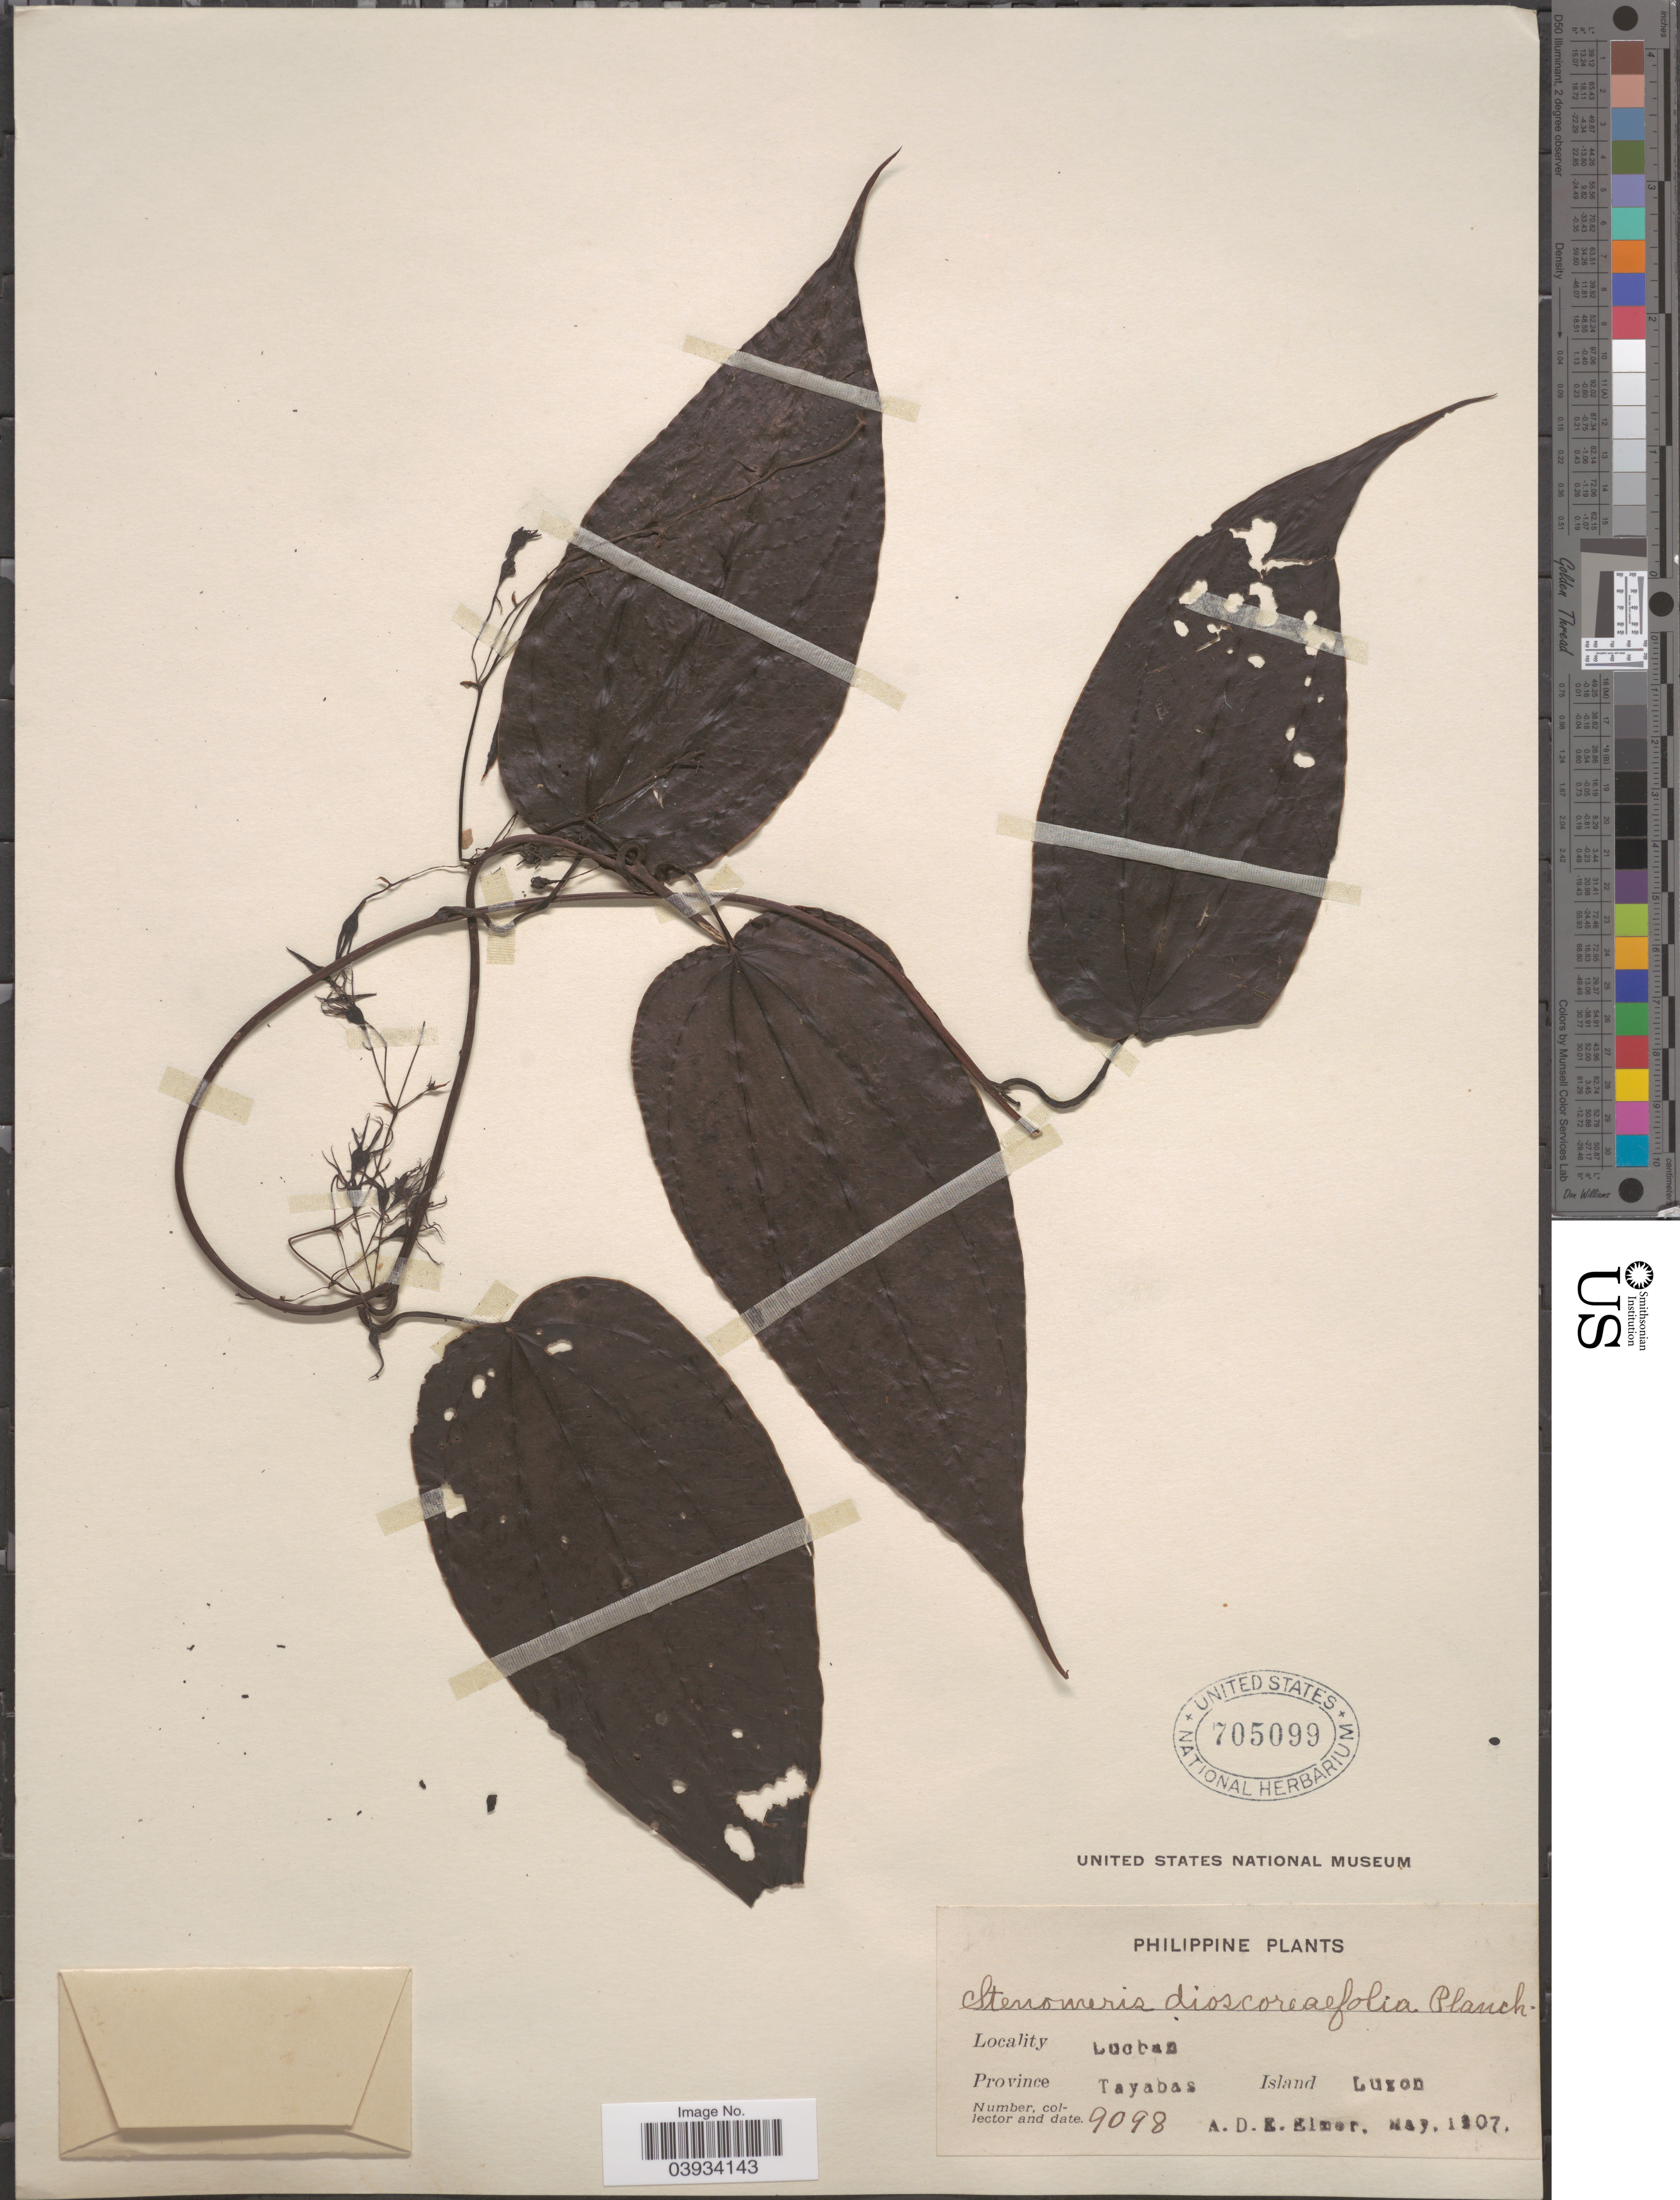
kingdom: Plantae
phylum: Tracheophyta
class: Liliopsida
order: Dioscoreales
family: Dioscoreaceae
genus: Stenomeris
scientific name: Stenomeris dioscoreifolia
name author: Planch.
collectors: A. D. E. Elmer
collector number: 9098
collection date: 1907-05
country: Philippines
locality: Lucban. Province Tayabas. Island Luzon.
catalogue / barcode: US 705099